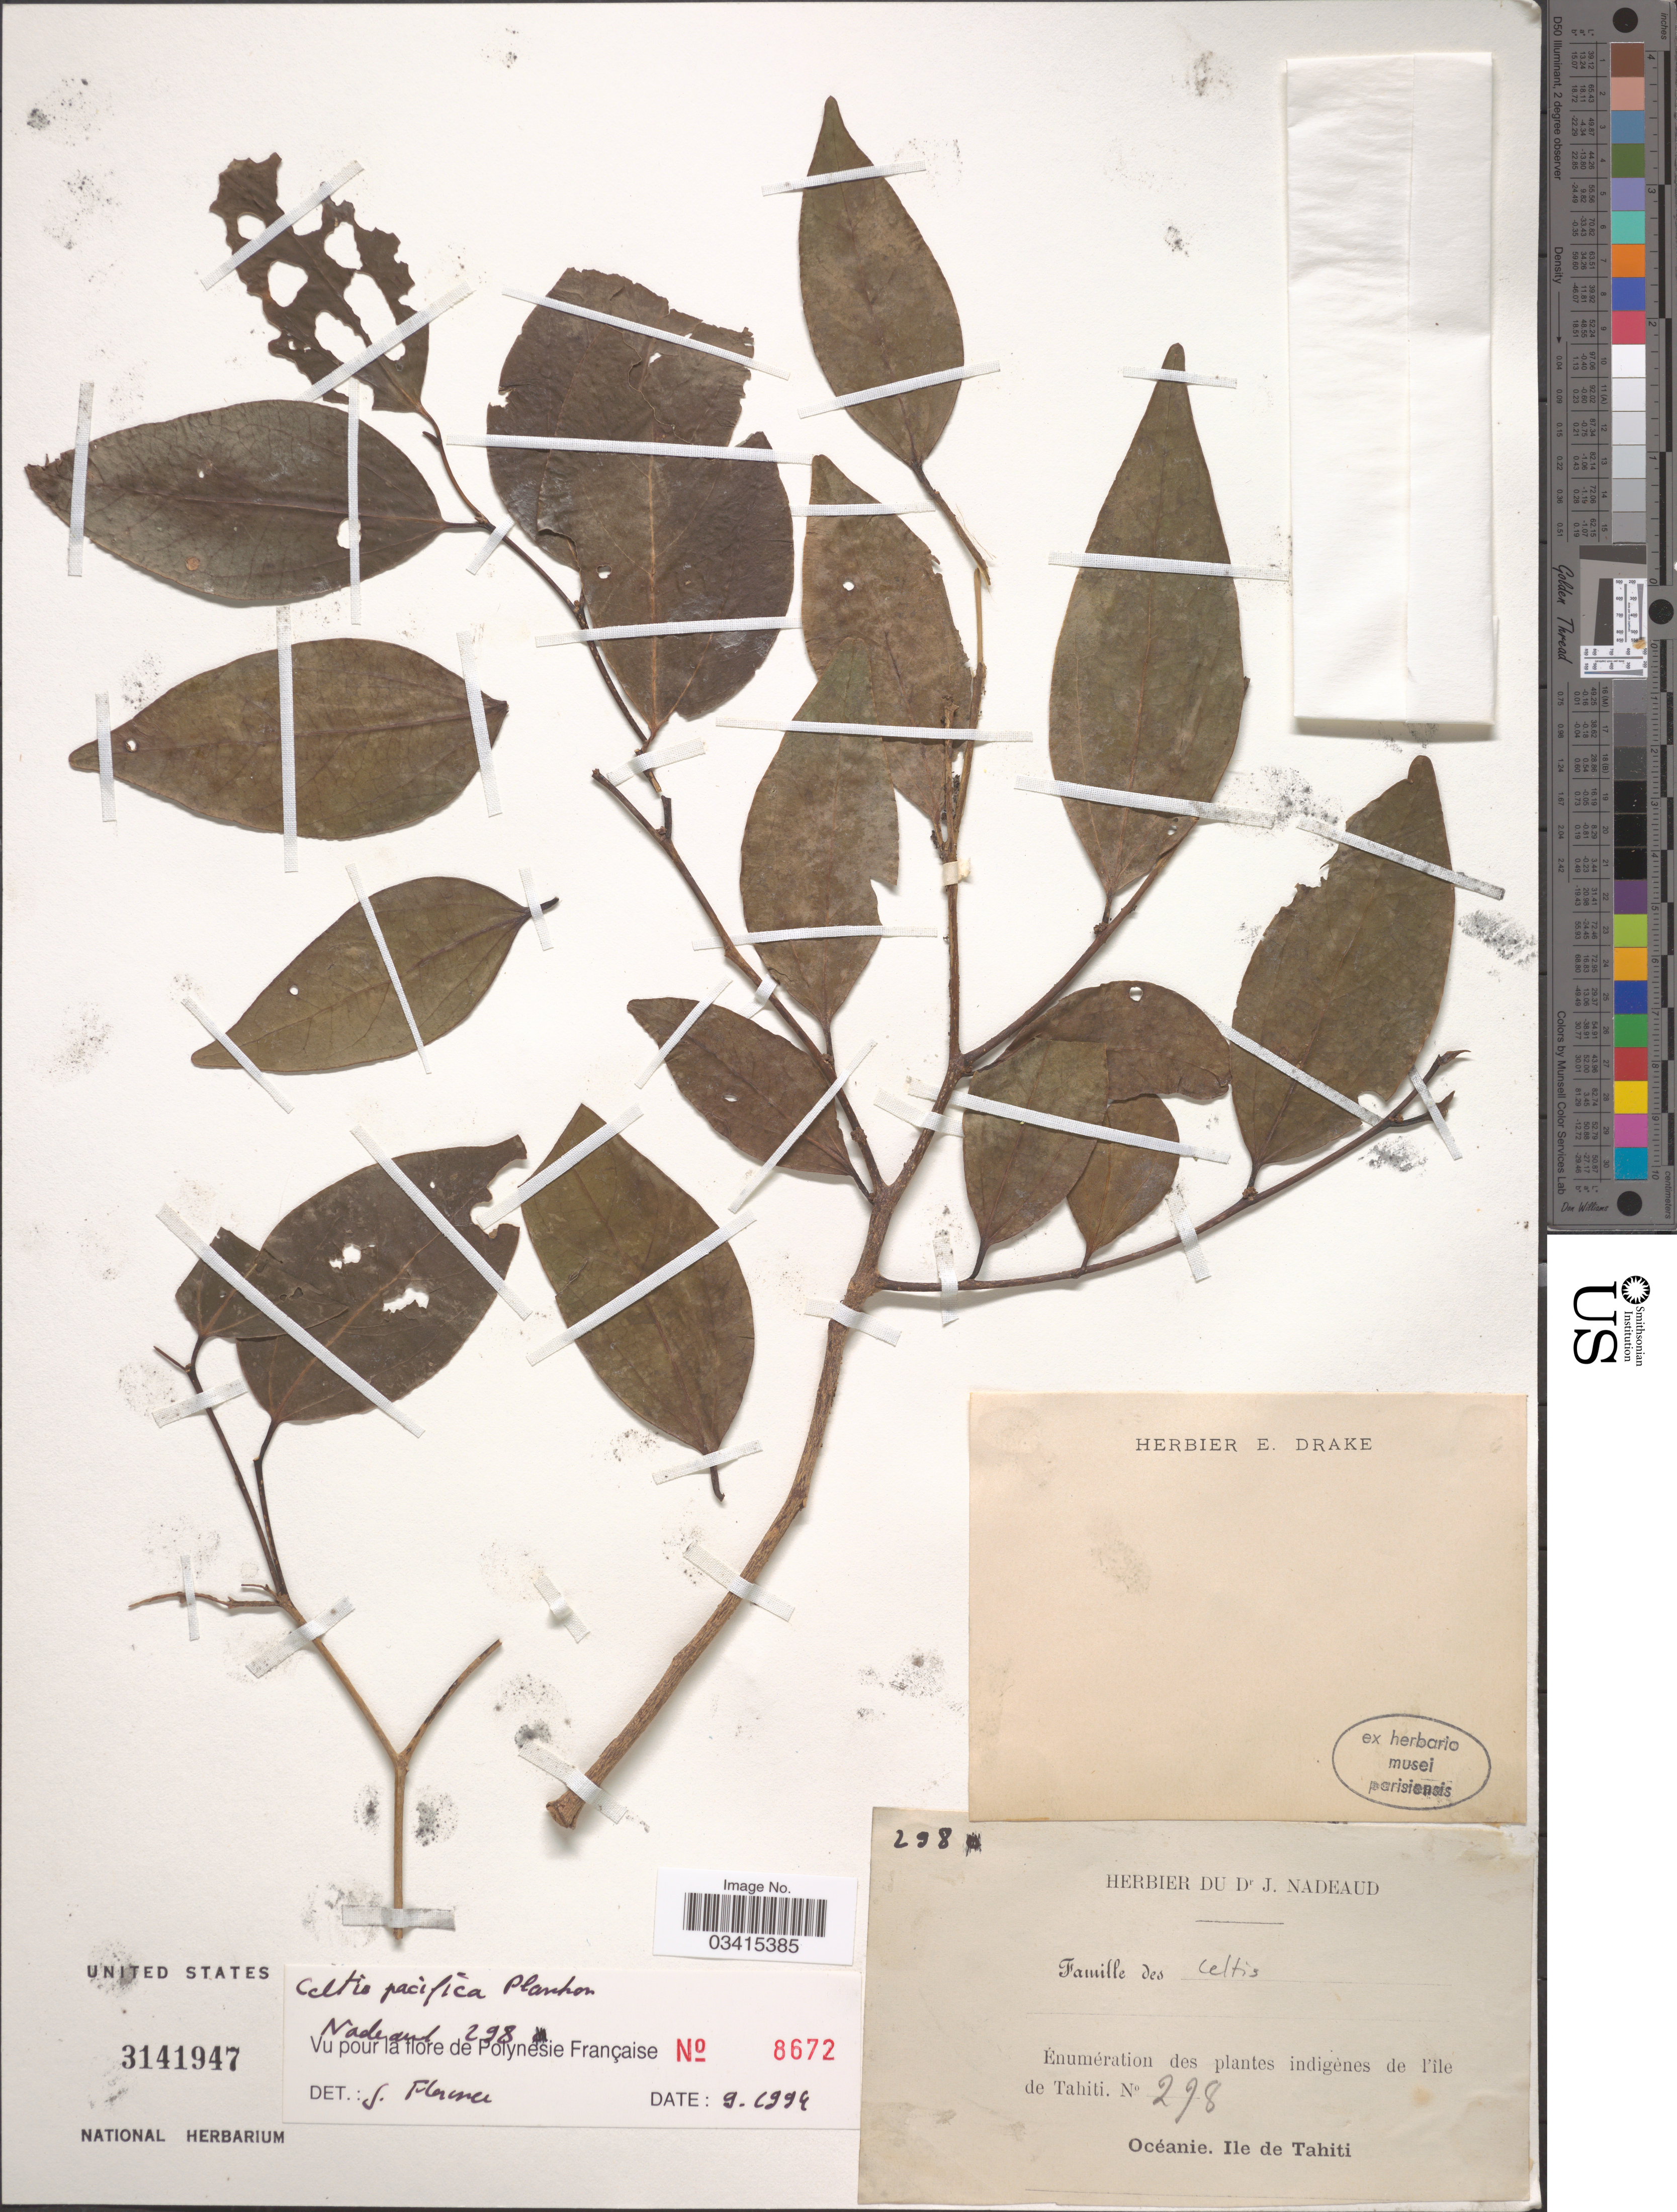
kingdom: Plantae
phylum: Tracheophyta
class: Magnoliopsida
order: Rosales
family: Cannabaceae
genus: Celtis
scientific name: Celtis pacifica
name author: Planch.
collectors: Ex herb. Dr. J. Nadeaud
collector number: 298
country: French Polynesia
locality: Ile de Tahiti. Océanie.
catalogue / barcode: US 3141947